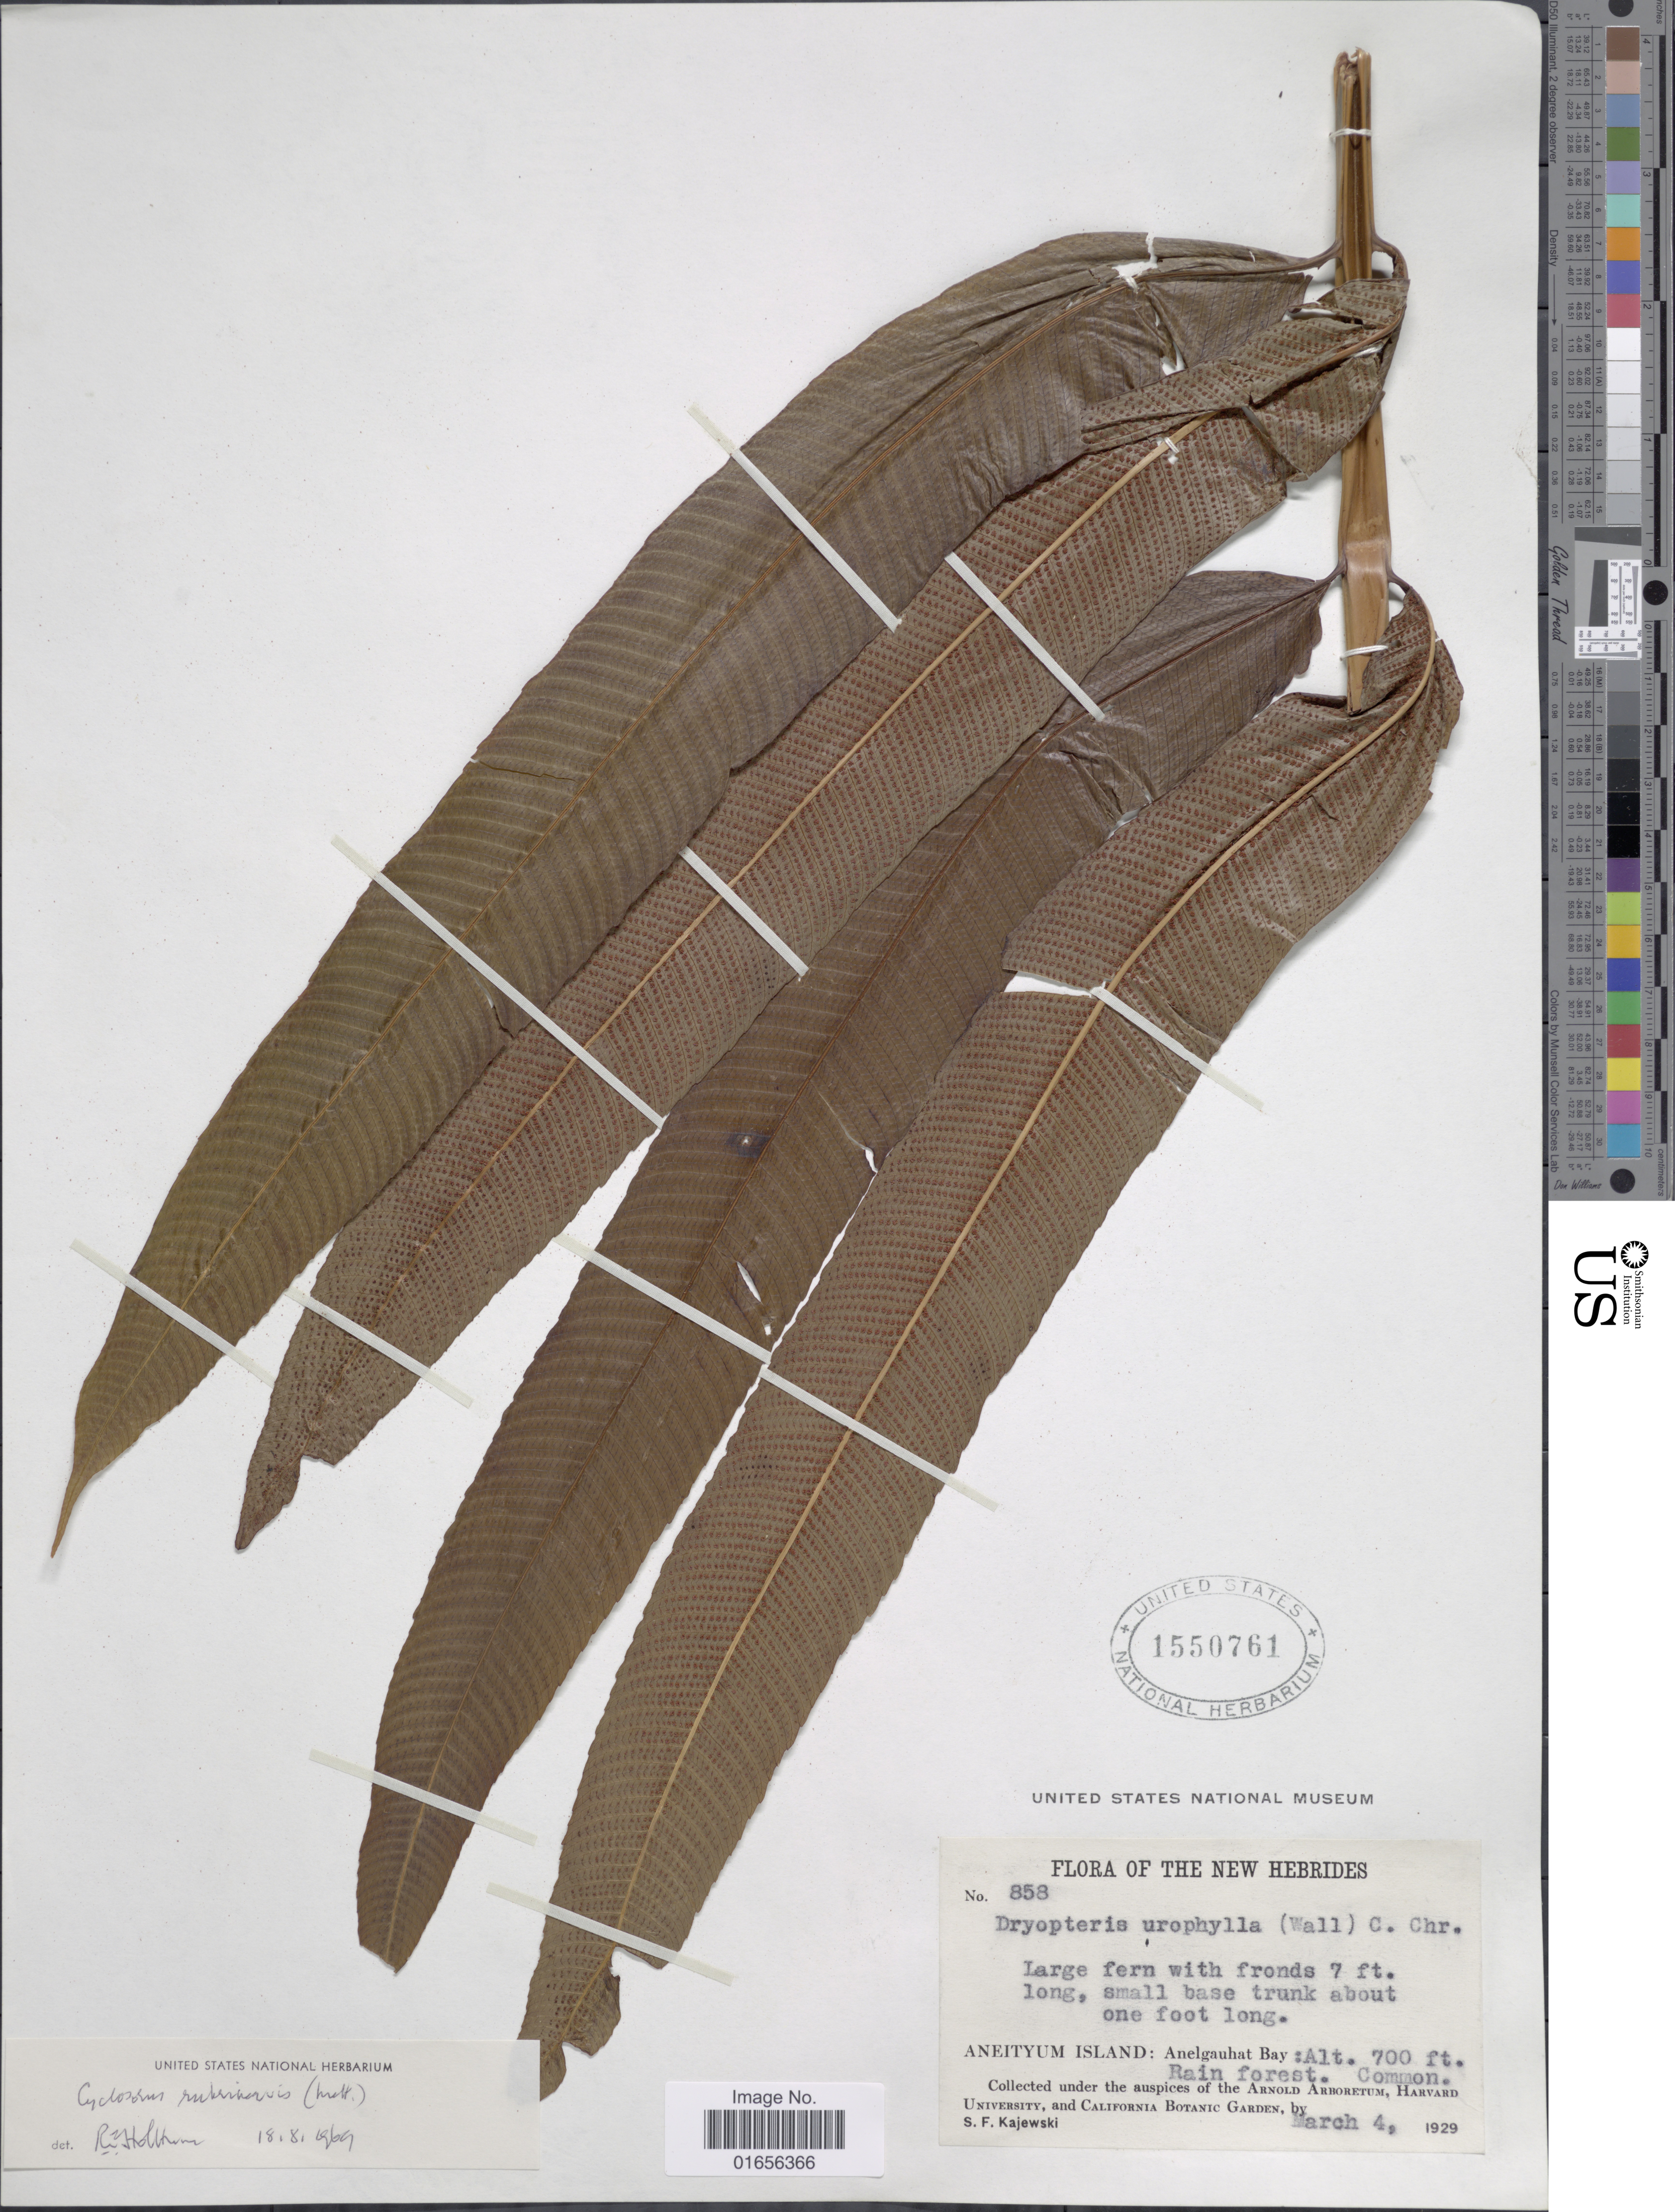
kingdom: Plantae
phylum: Tracheophyta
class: Polypodiopsida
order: Polypodiales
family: Thelypteridaceae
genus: Pronephrium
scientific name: Pronephrium rubrinerve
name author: (Mett.) Holttum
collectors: S. Kajewski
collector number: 858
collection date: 1929-03-04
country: Vanuatu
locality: The New Hebrides, Aneityum Island: Anelgauhat Bay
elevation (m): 213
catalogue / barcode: US 1550761